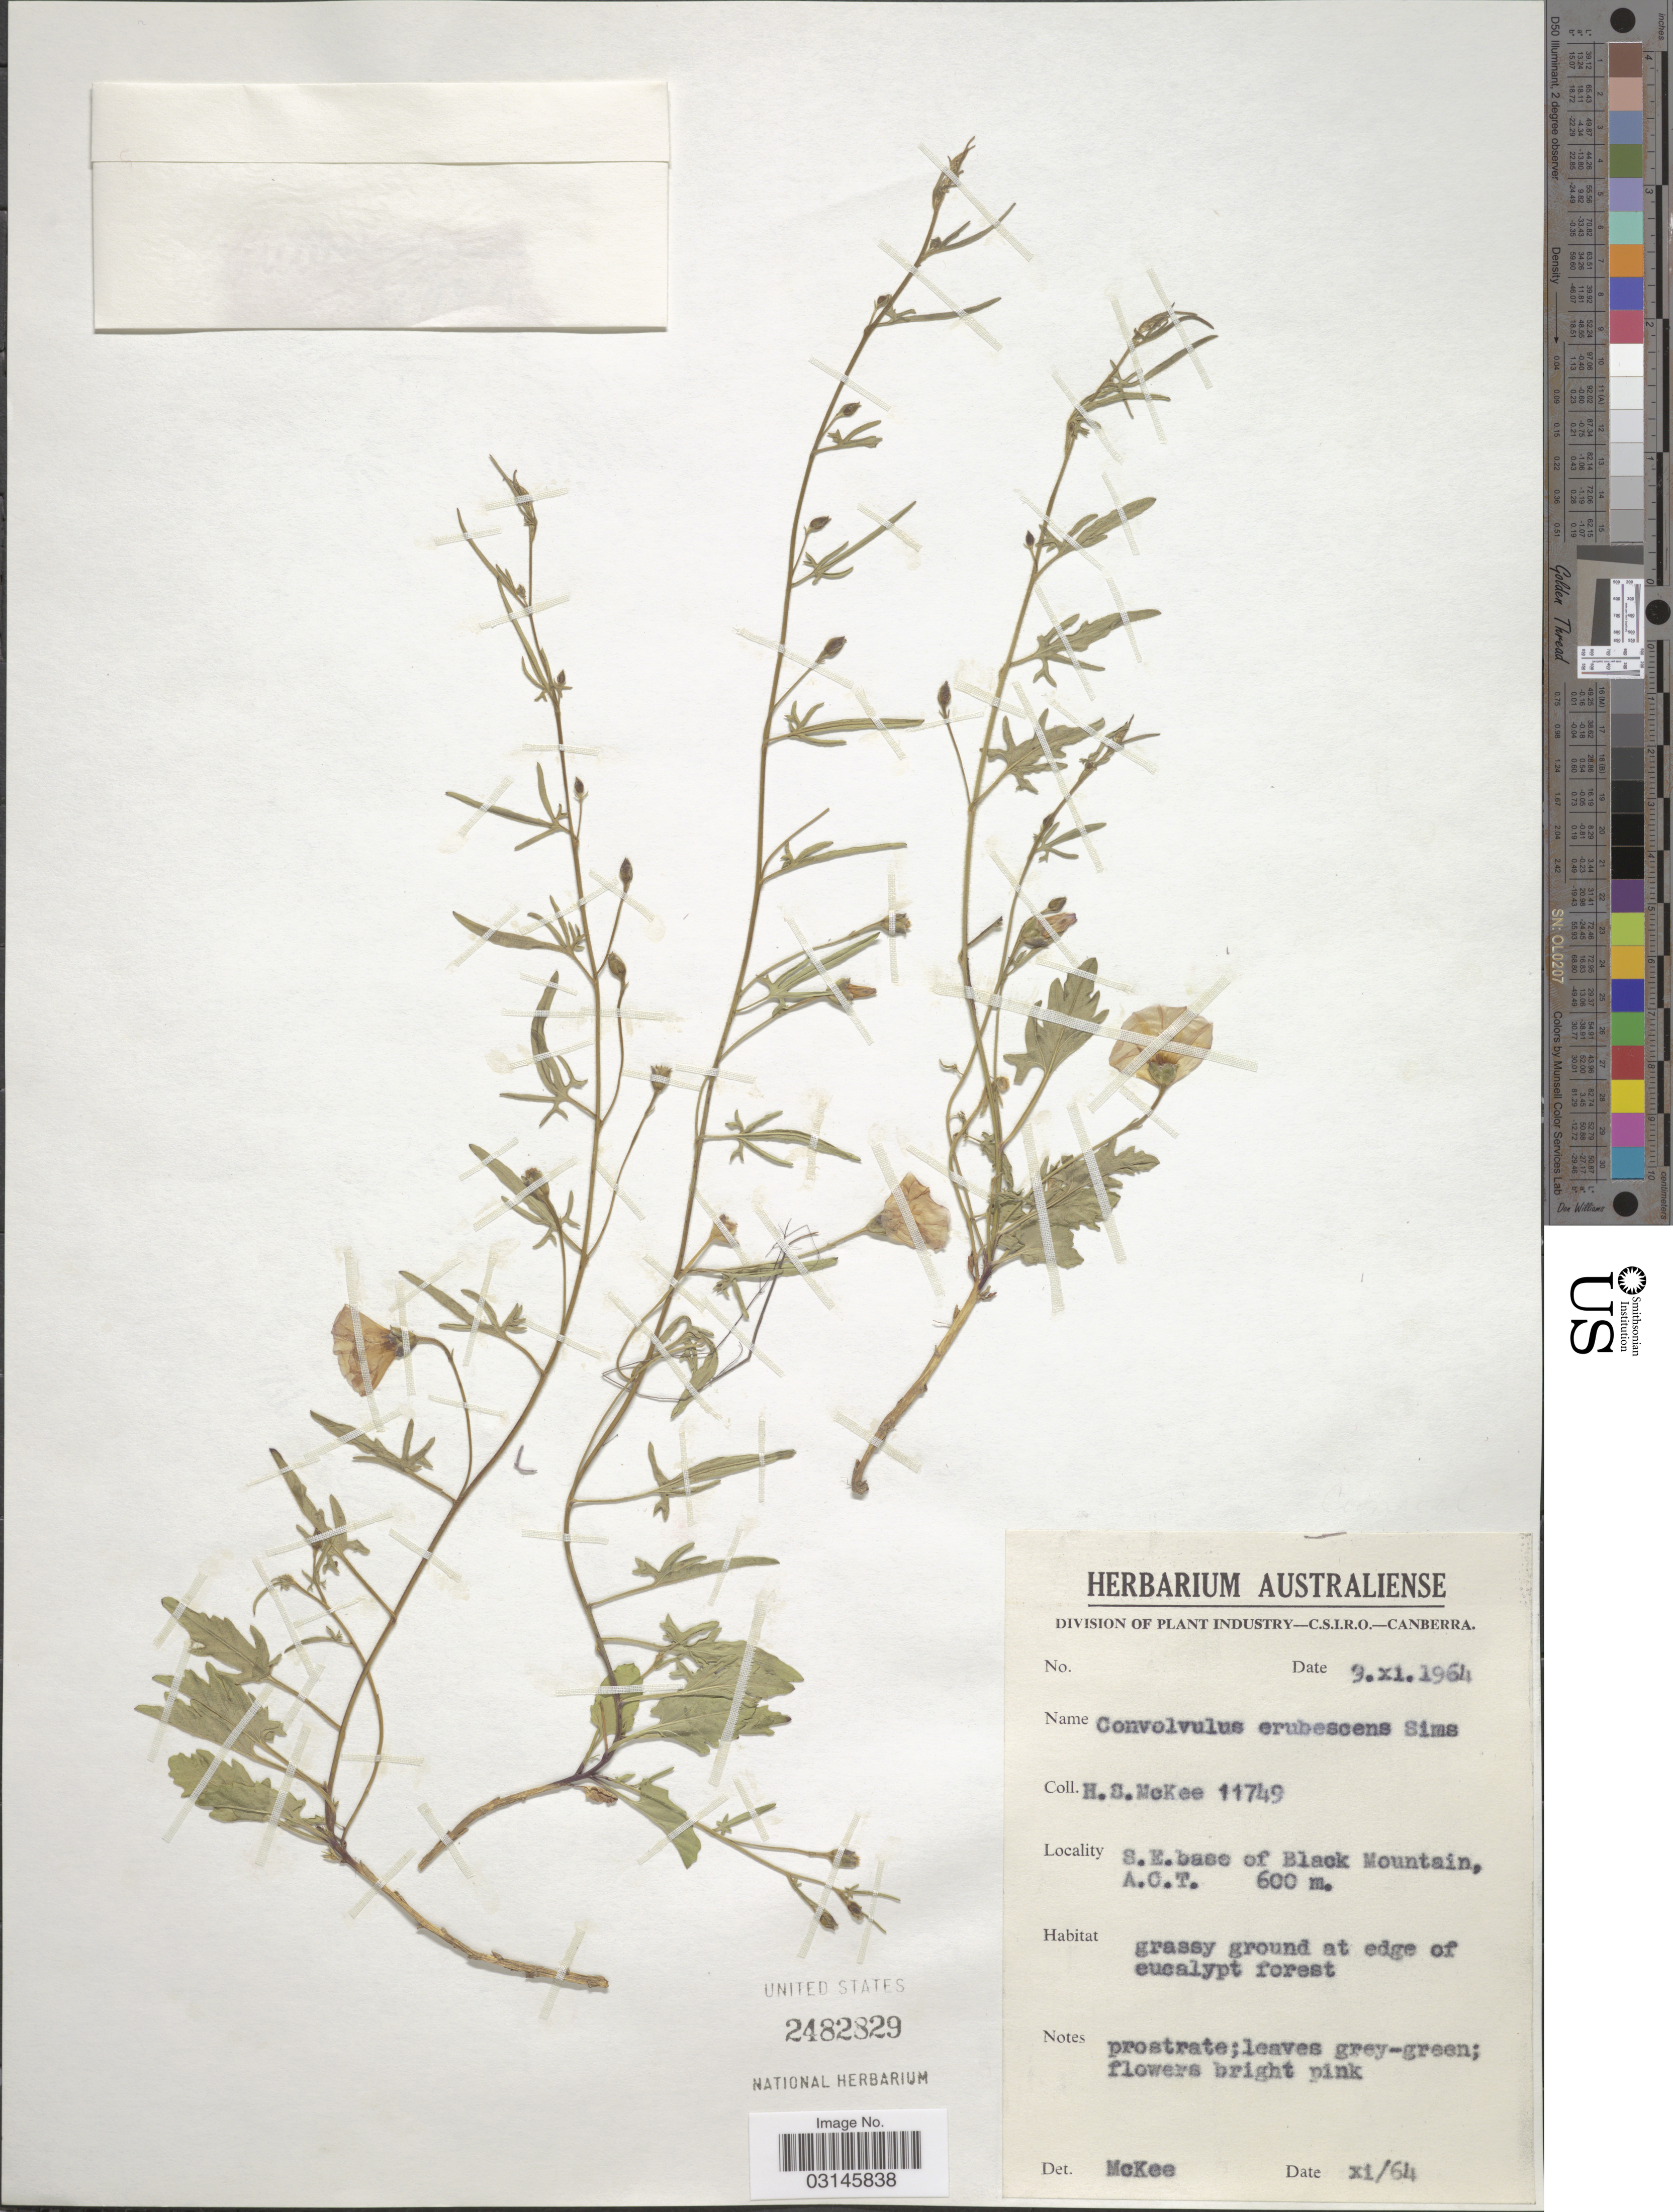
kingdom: Plantae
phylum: Tracheophyta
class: Magnoliopsida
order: Solanales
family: Convolvulaceae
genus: Convolvulus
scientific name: Convolvulus erubescens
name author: Sims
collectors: H. S. McKee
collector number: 11749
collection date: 1964-11-09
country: Australia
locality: S.E. base of Black Mountain, A.C.T.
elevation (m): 600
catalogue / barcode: US 2482829